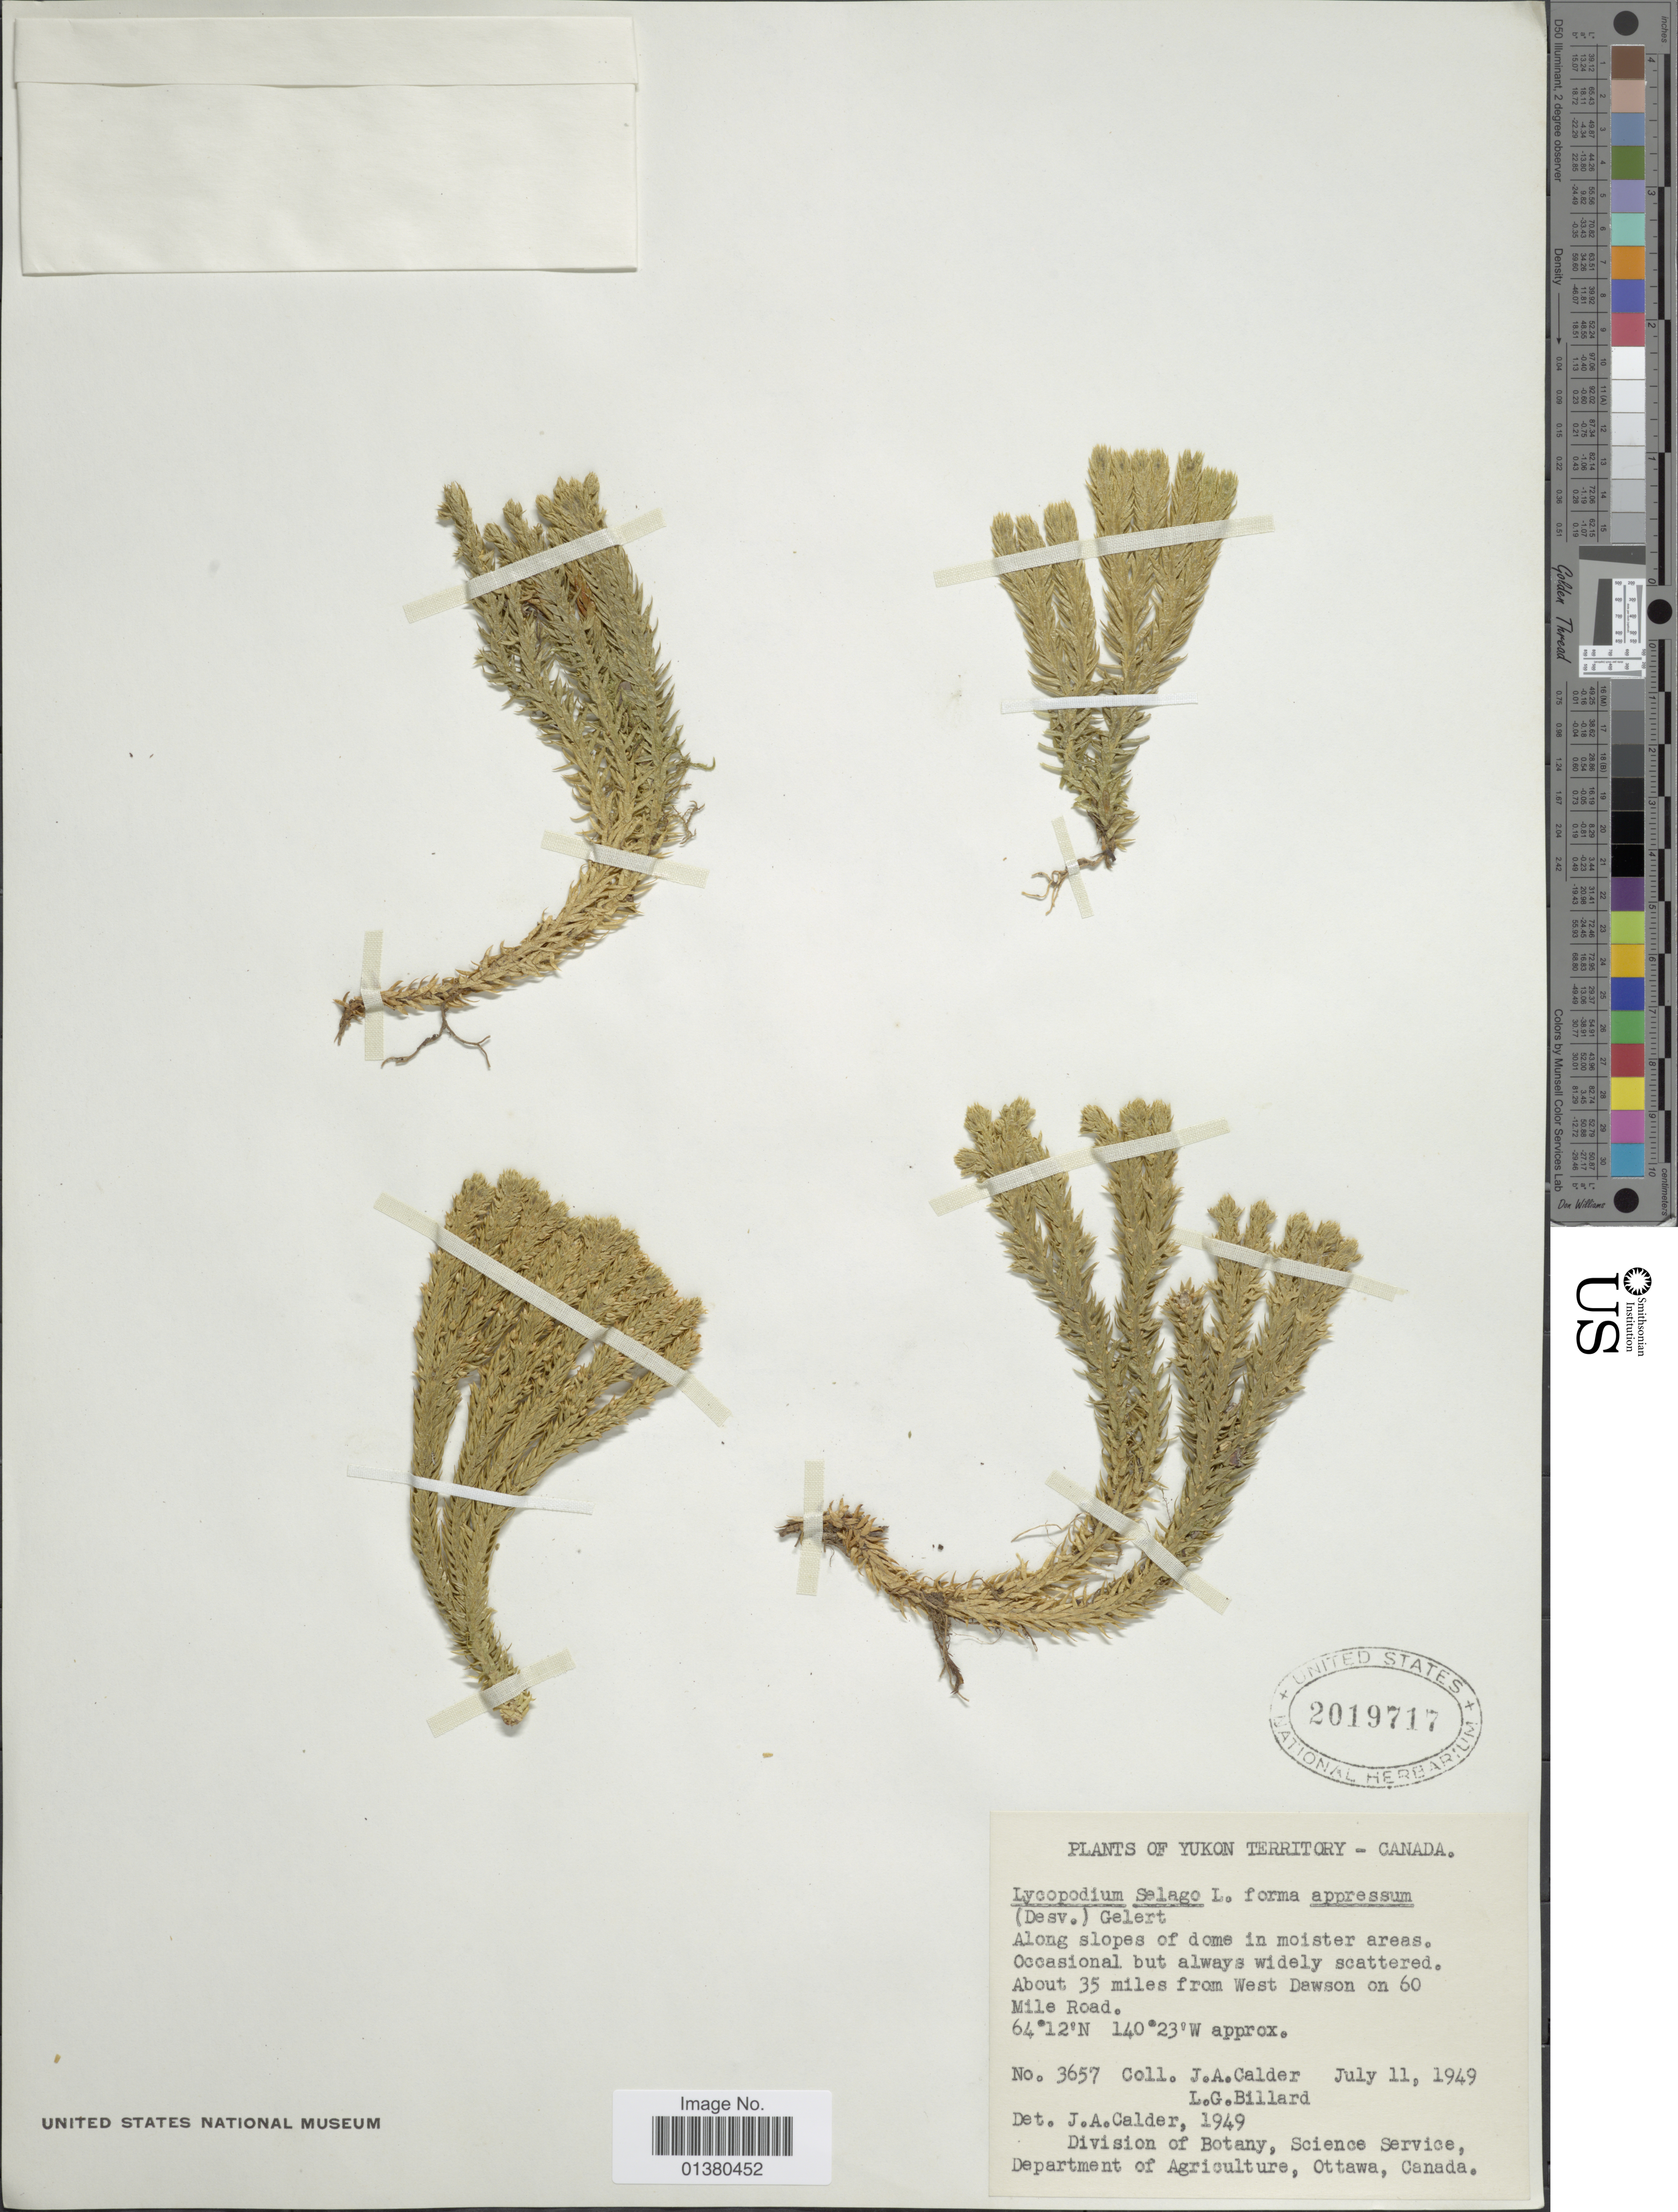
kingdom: Plantae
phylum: Tracheophyta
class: Lycopodiopsida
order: Lycopodiales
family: Lycopodiaceae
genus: Huperzia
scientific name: Huperzia selago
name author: (L.) Bernh. ex Schrank & Mart.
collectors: J. A. Calder & L. Billard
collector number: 3657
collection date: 1949-07-11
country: Canada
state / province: Yukon Territory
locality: Along slopes of dome in moister areas, About 35 miles from West Dawson on 60 Mile Road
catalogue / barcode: US 2019717